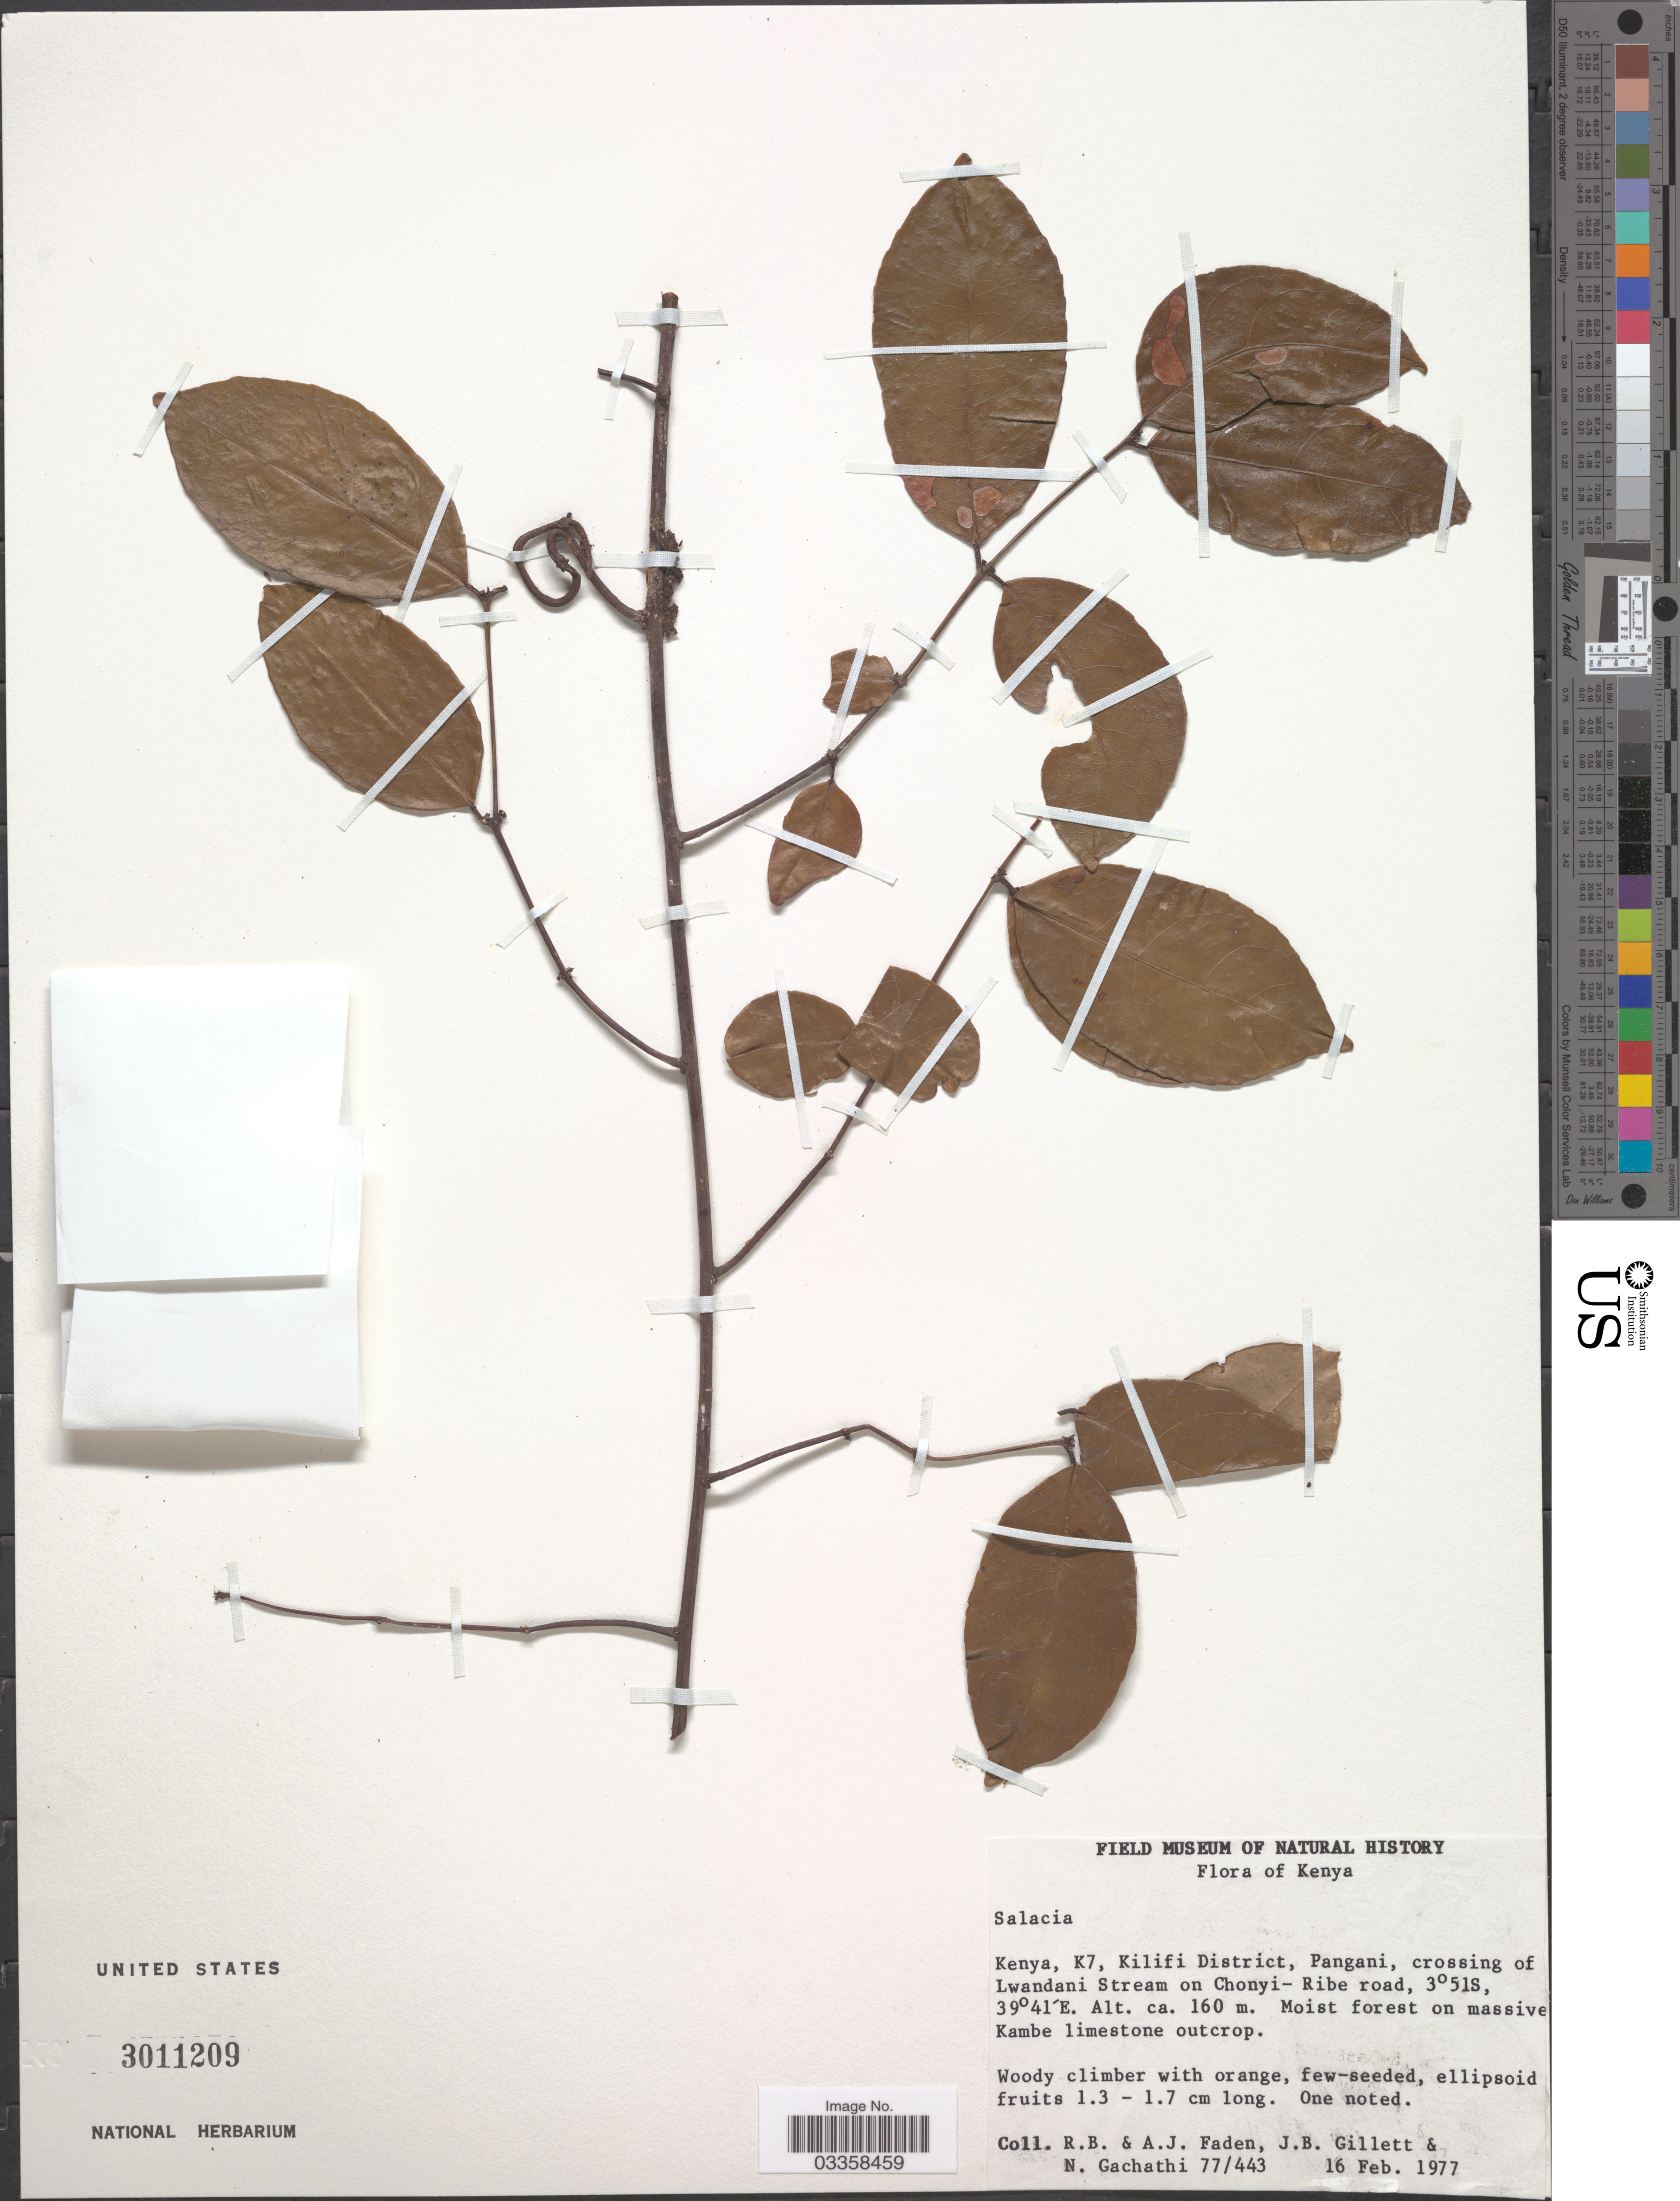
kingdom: Plantae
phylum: Tracheophyta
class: Magnoliopsida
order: Celastrales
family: Celastraceae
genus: Salacia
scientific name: Salacia sp.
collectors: R. B. Faden, A. J. Faden, J. B. Gillett & N. Gachathi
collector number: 77/443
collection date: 1977-02-16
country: Kenya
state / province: Kilifi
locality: K7. Kilifi District, Pangani, crossing of Lwandani Stream on Chonyi-Ribe road. Moist forest on massive Kambe limestone outcrop.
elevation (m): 160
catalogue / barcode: US 3011209